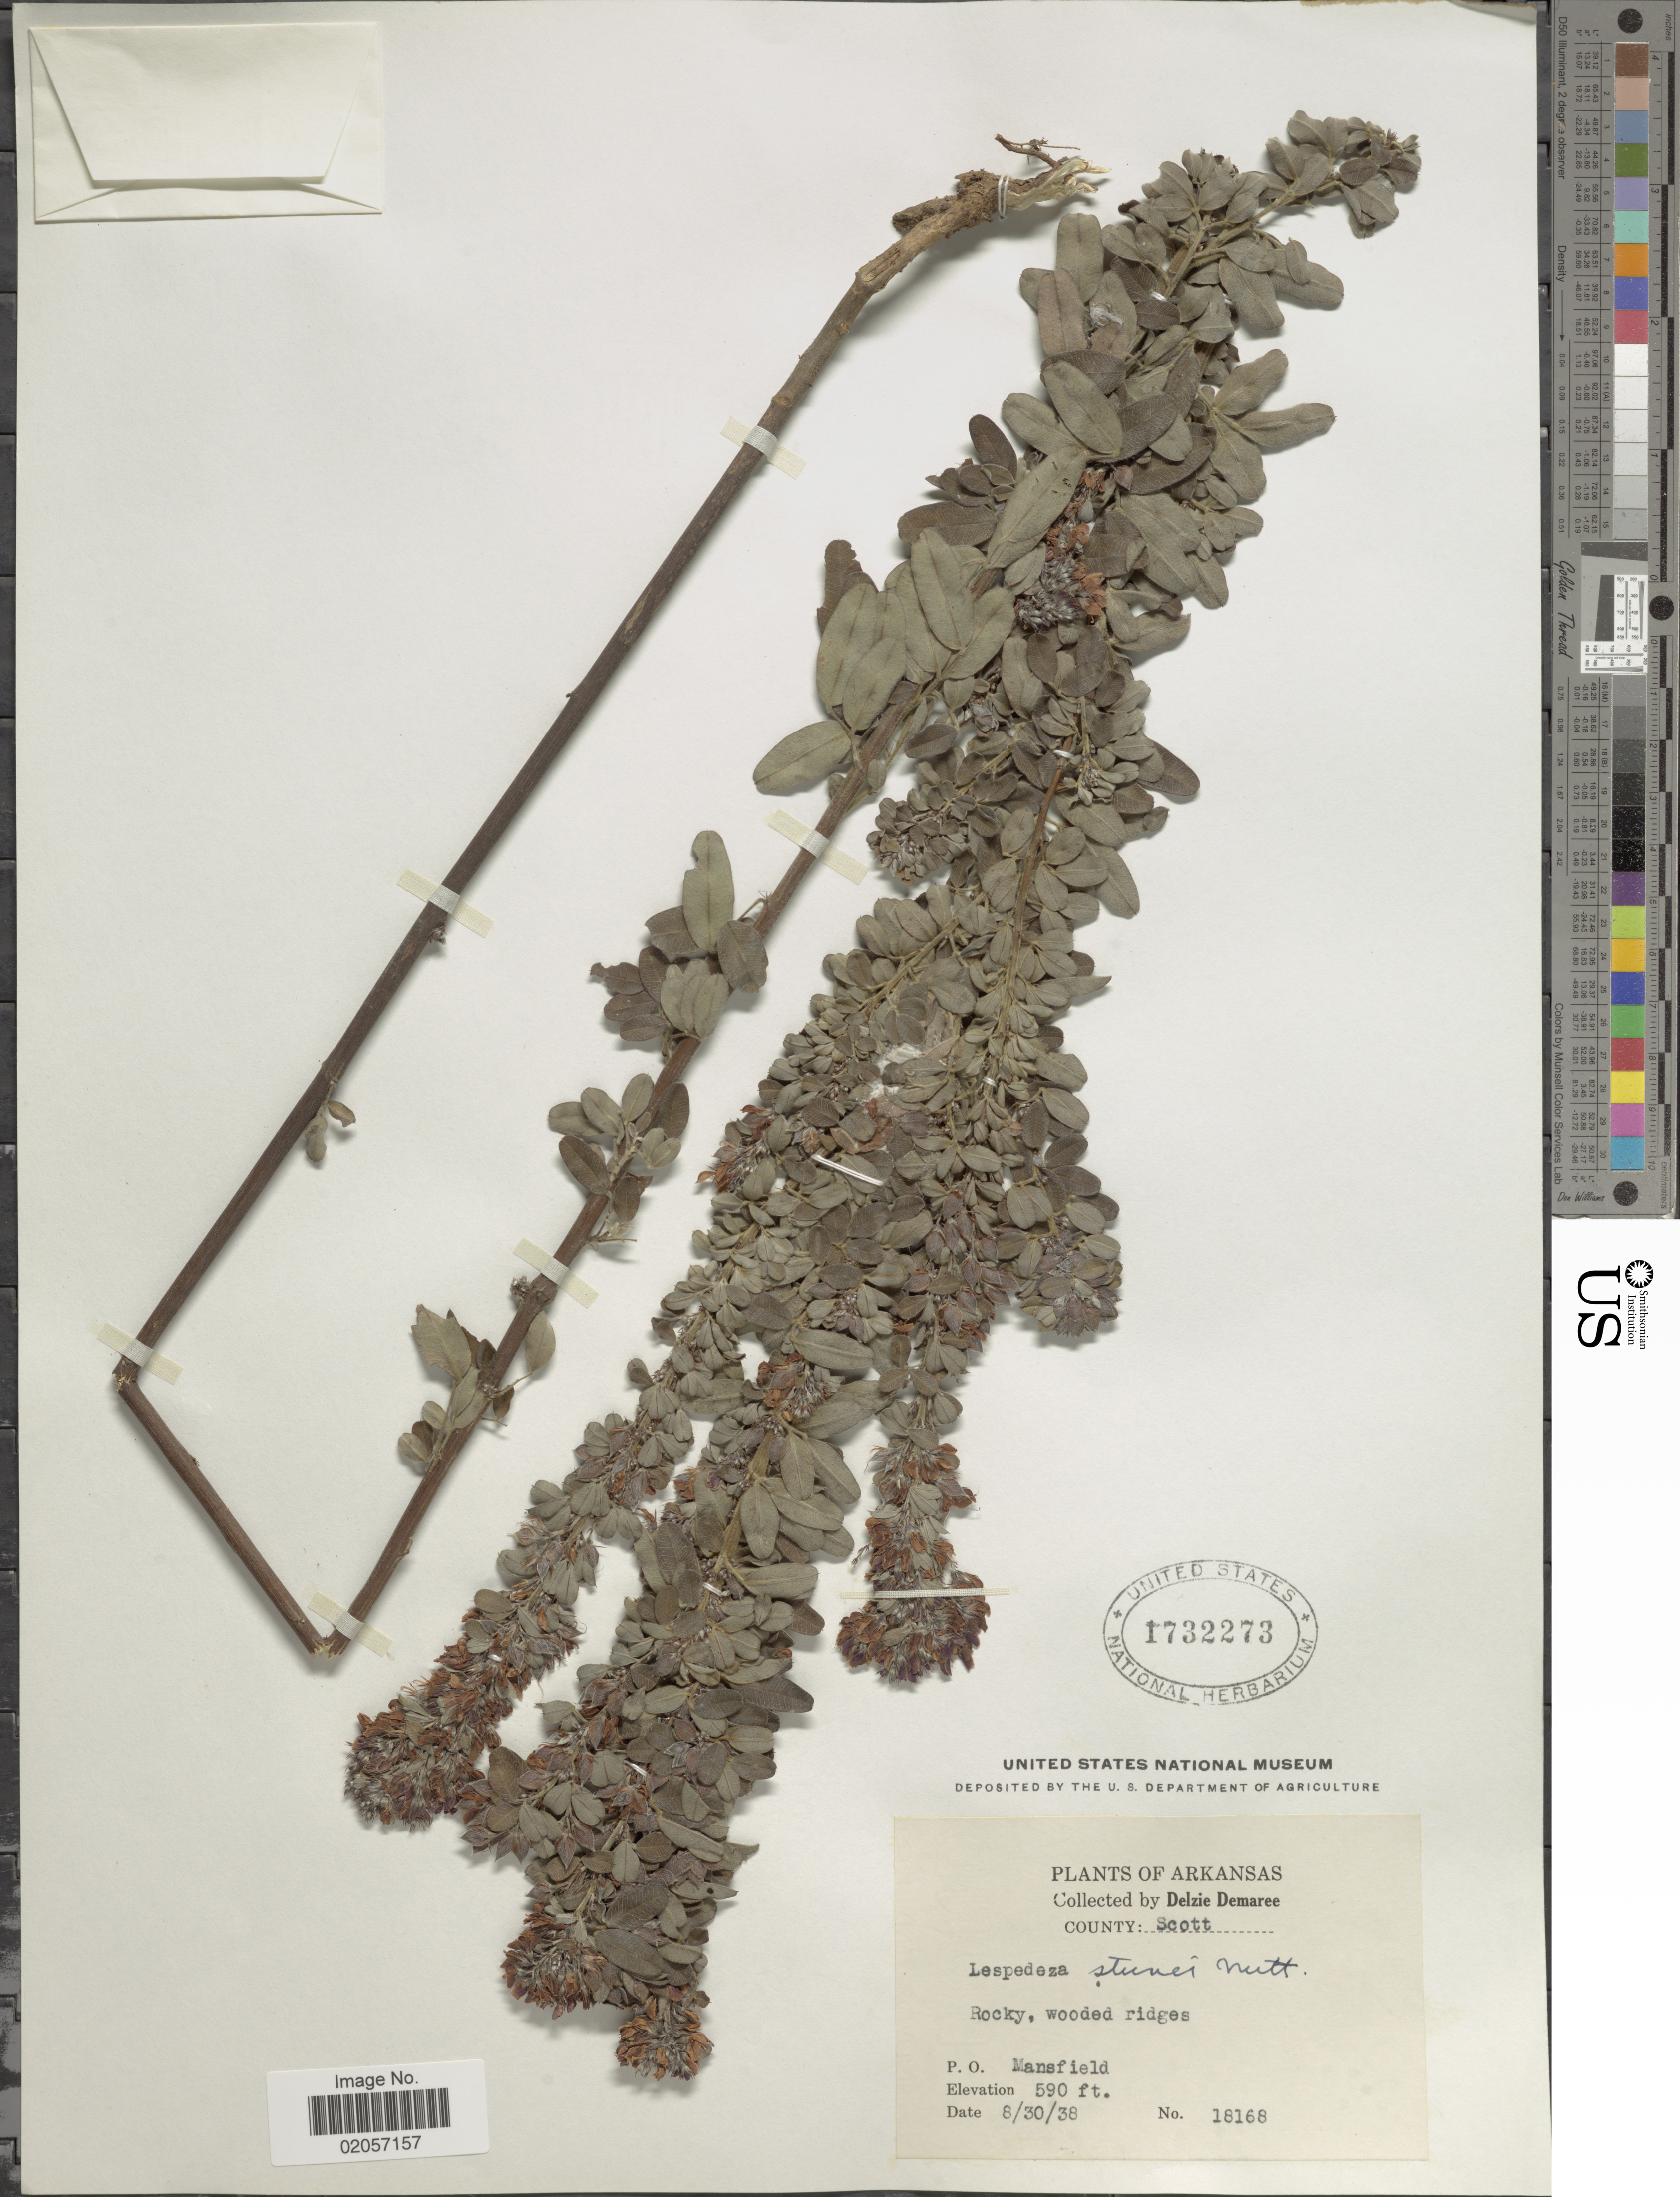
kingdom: Plantae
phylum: Tracheophyta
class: Magnoliopsida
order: Fabales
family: Fabaceae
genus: Lespedeza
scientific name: Lespedeza stuevei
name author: Nutt.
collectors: D. Demaree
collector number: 18168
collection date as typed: Transcribed d/m/y: 30/8/38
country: United States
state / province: Arkansas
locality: Rocky, wooded ridges. P. O. Mansfield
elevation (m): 180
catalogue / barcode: US 1732273